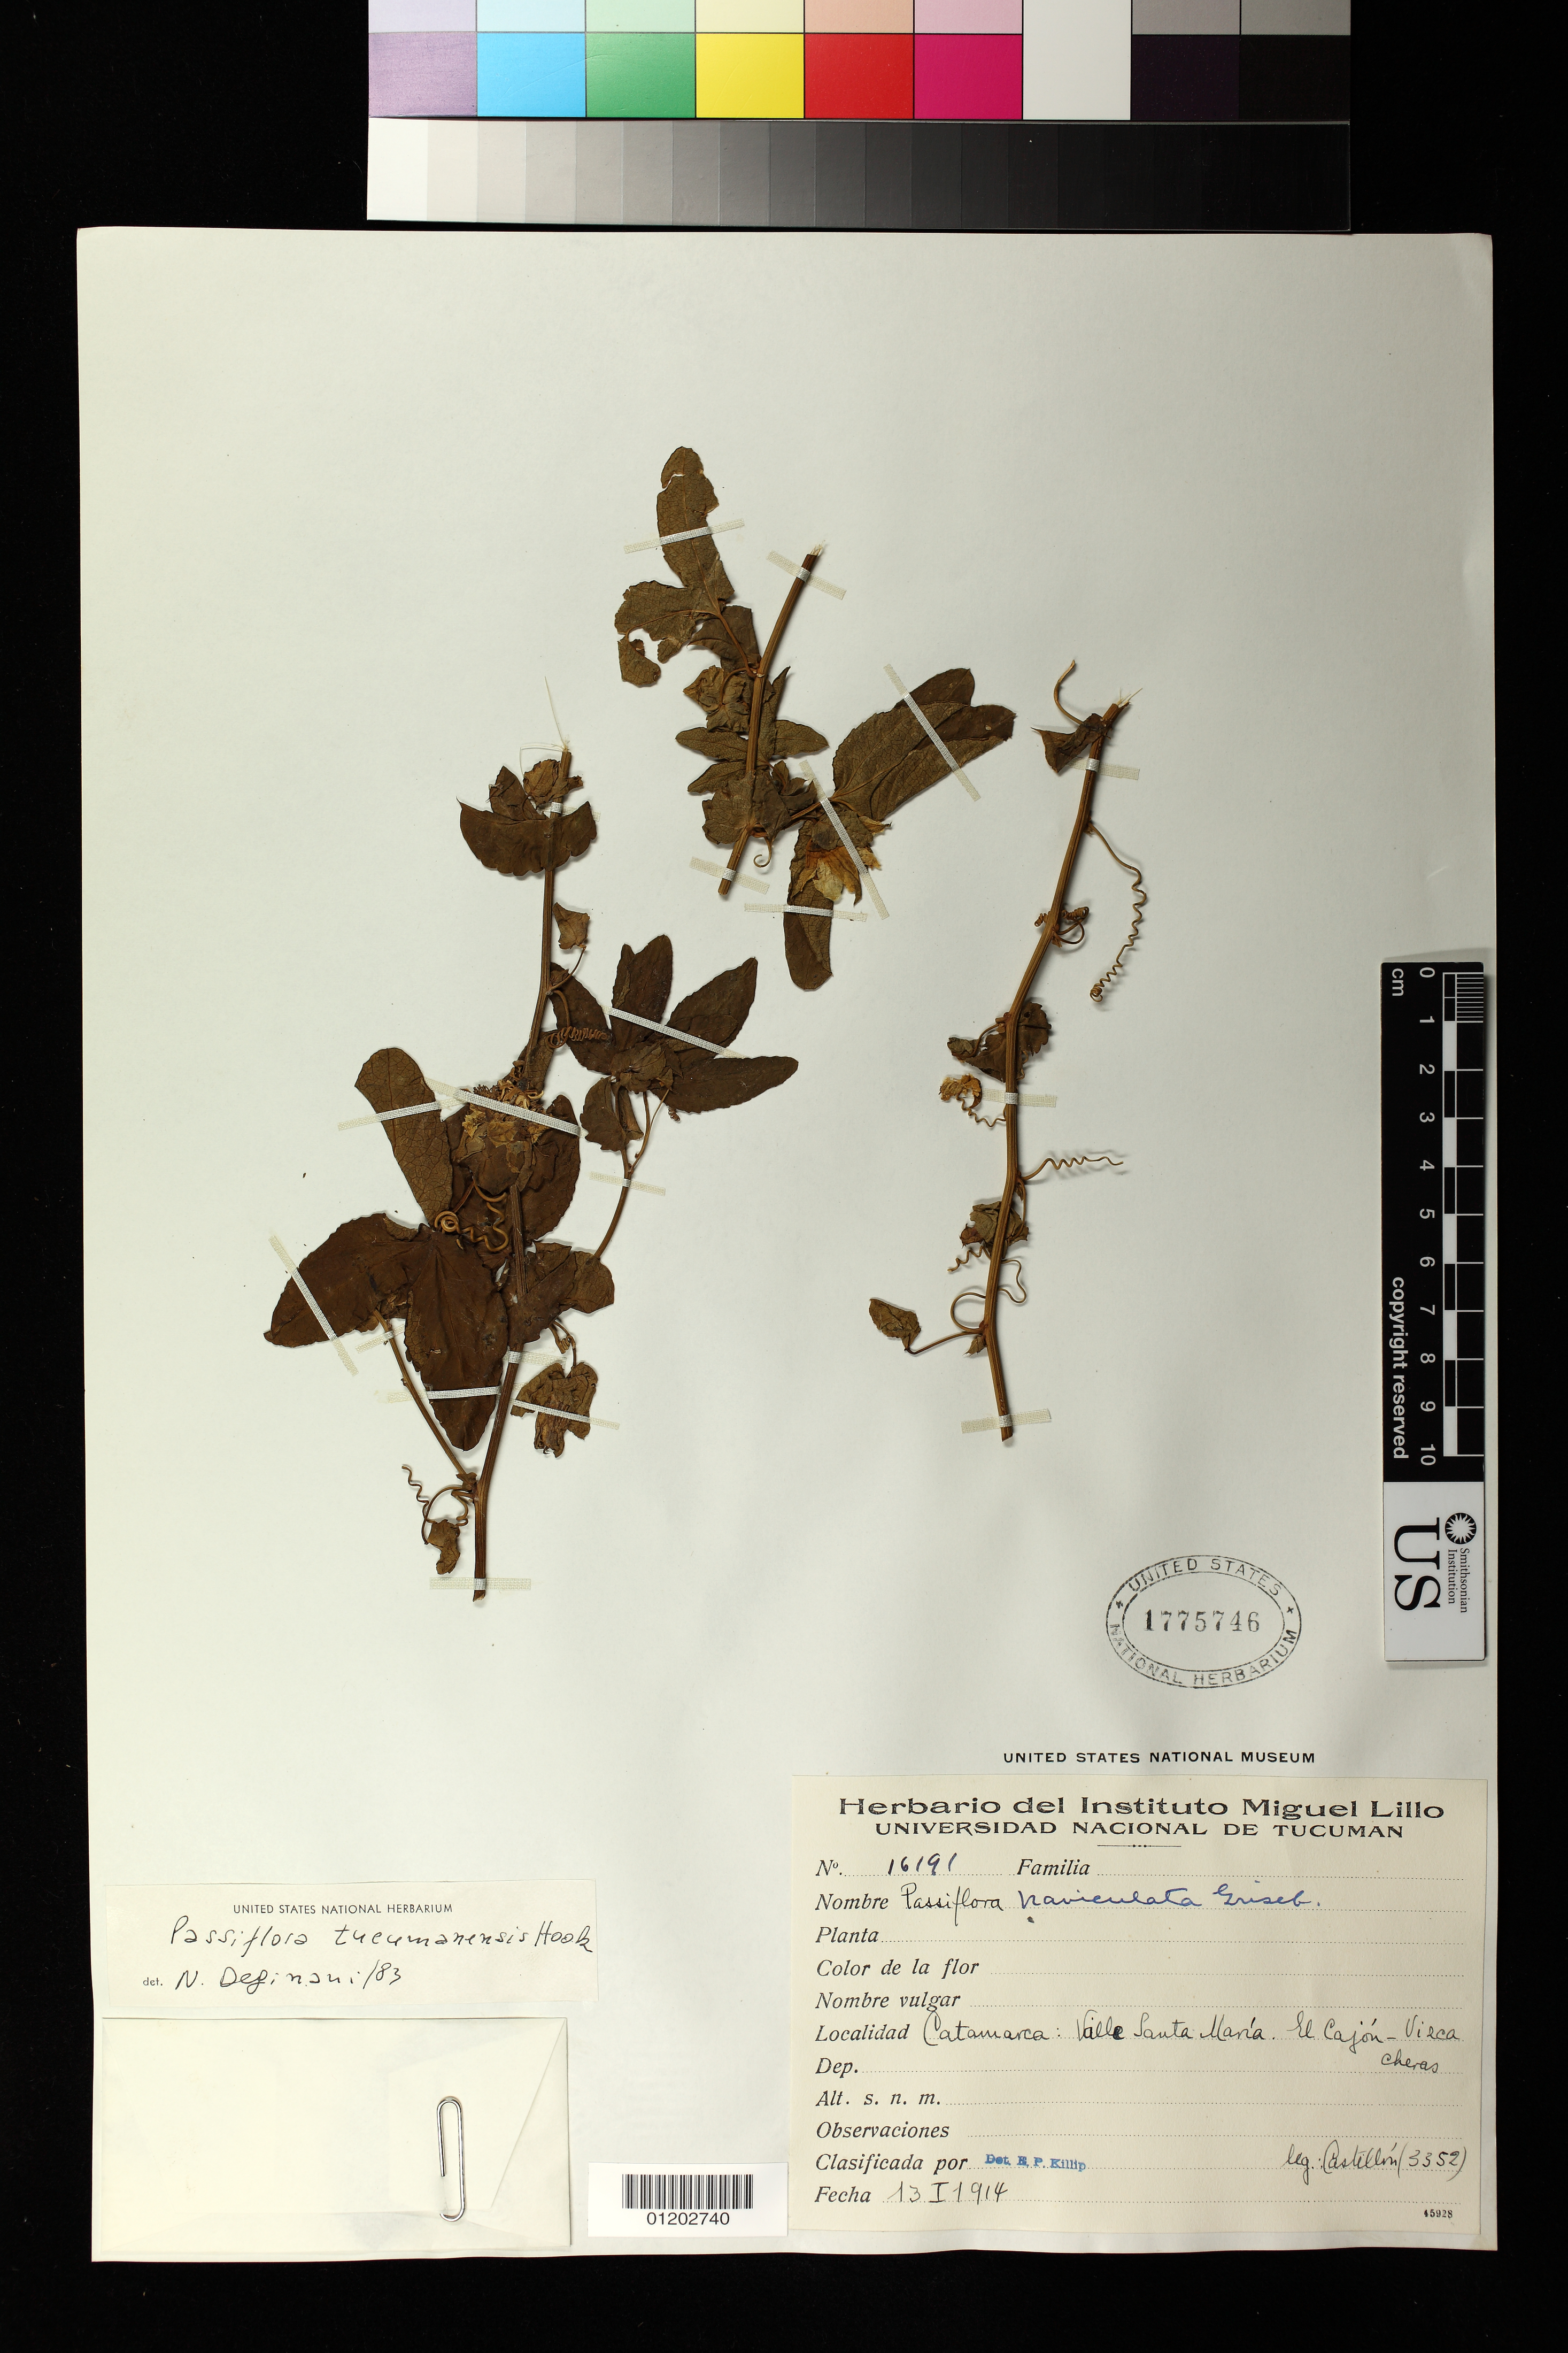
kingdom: Plantae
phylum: Tracheophyta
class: Magnoliopsida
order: Malpighiales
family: Passifloraceae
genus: Passiflora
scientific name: Passiflora naviculata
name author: Griseb.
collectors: Castillon, --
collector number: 3352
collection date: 1914-01-13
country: Argentina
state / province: Catamarca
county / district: El Cajon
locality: Valle Santa Maria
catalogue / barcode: US 1775746